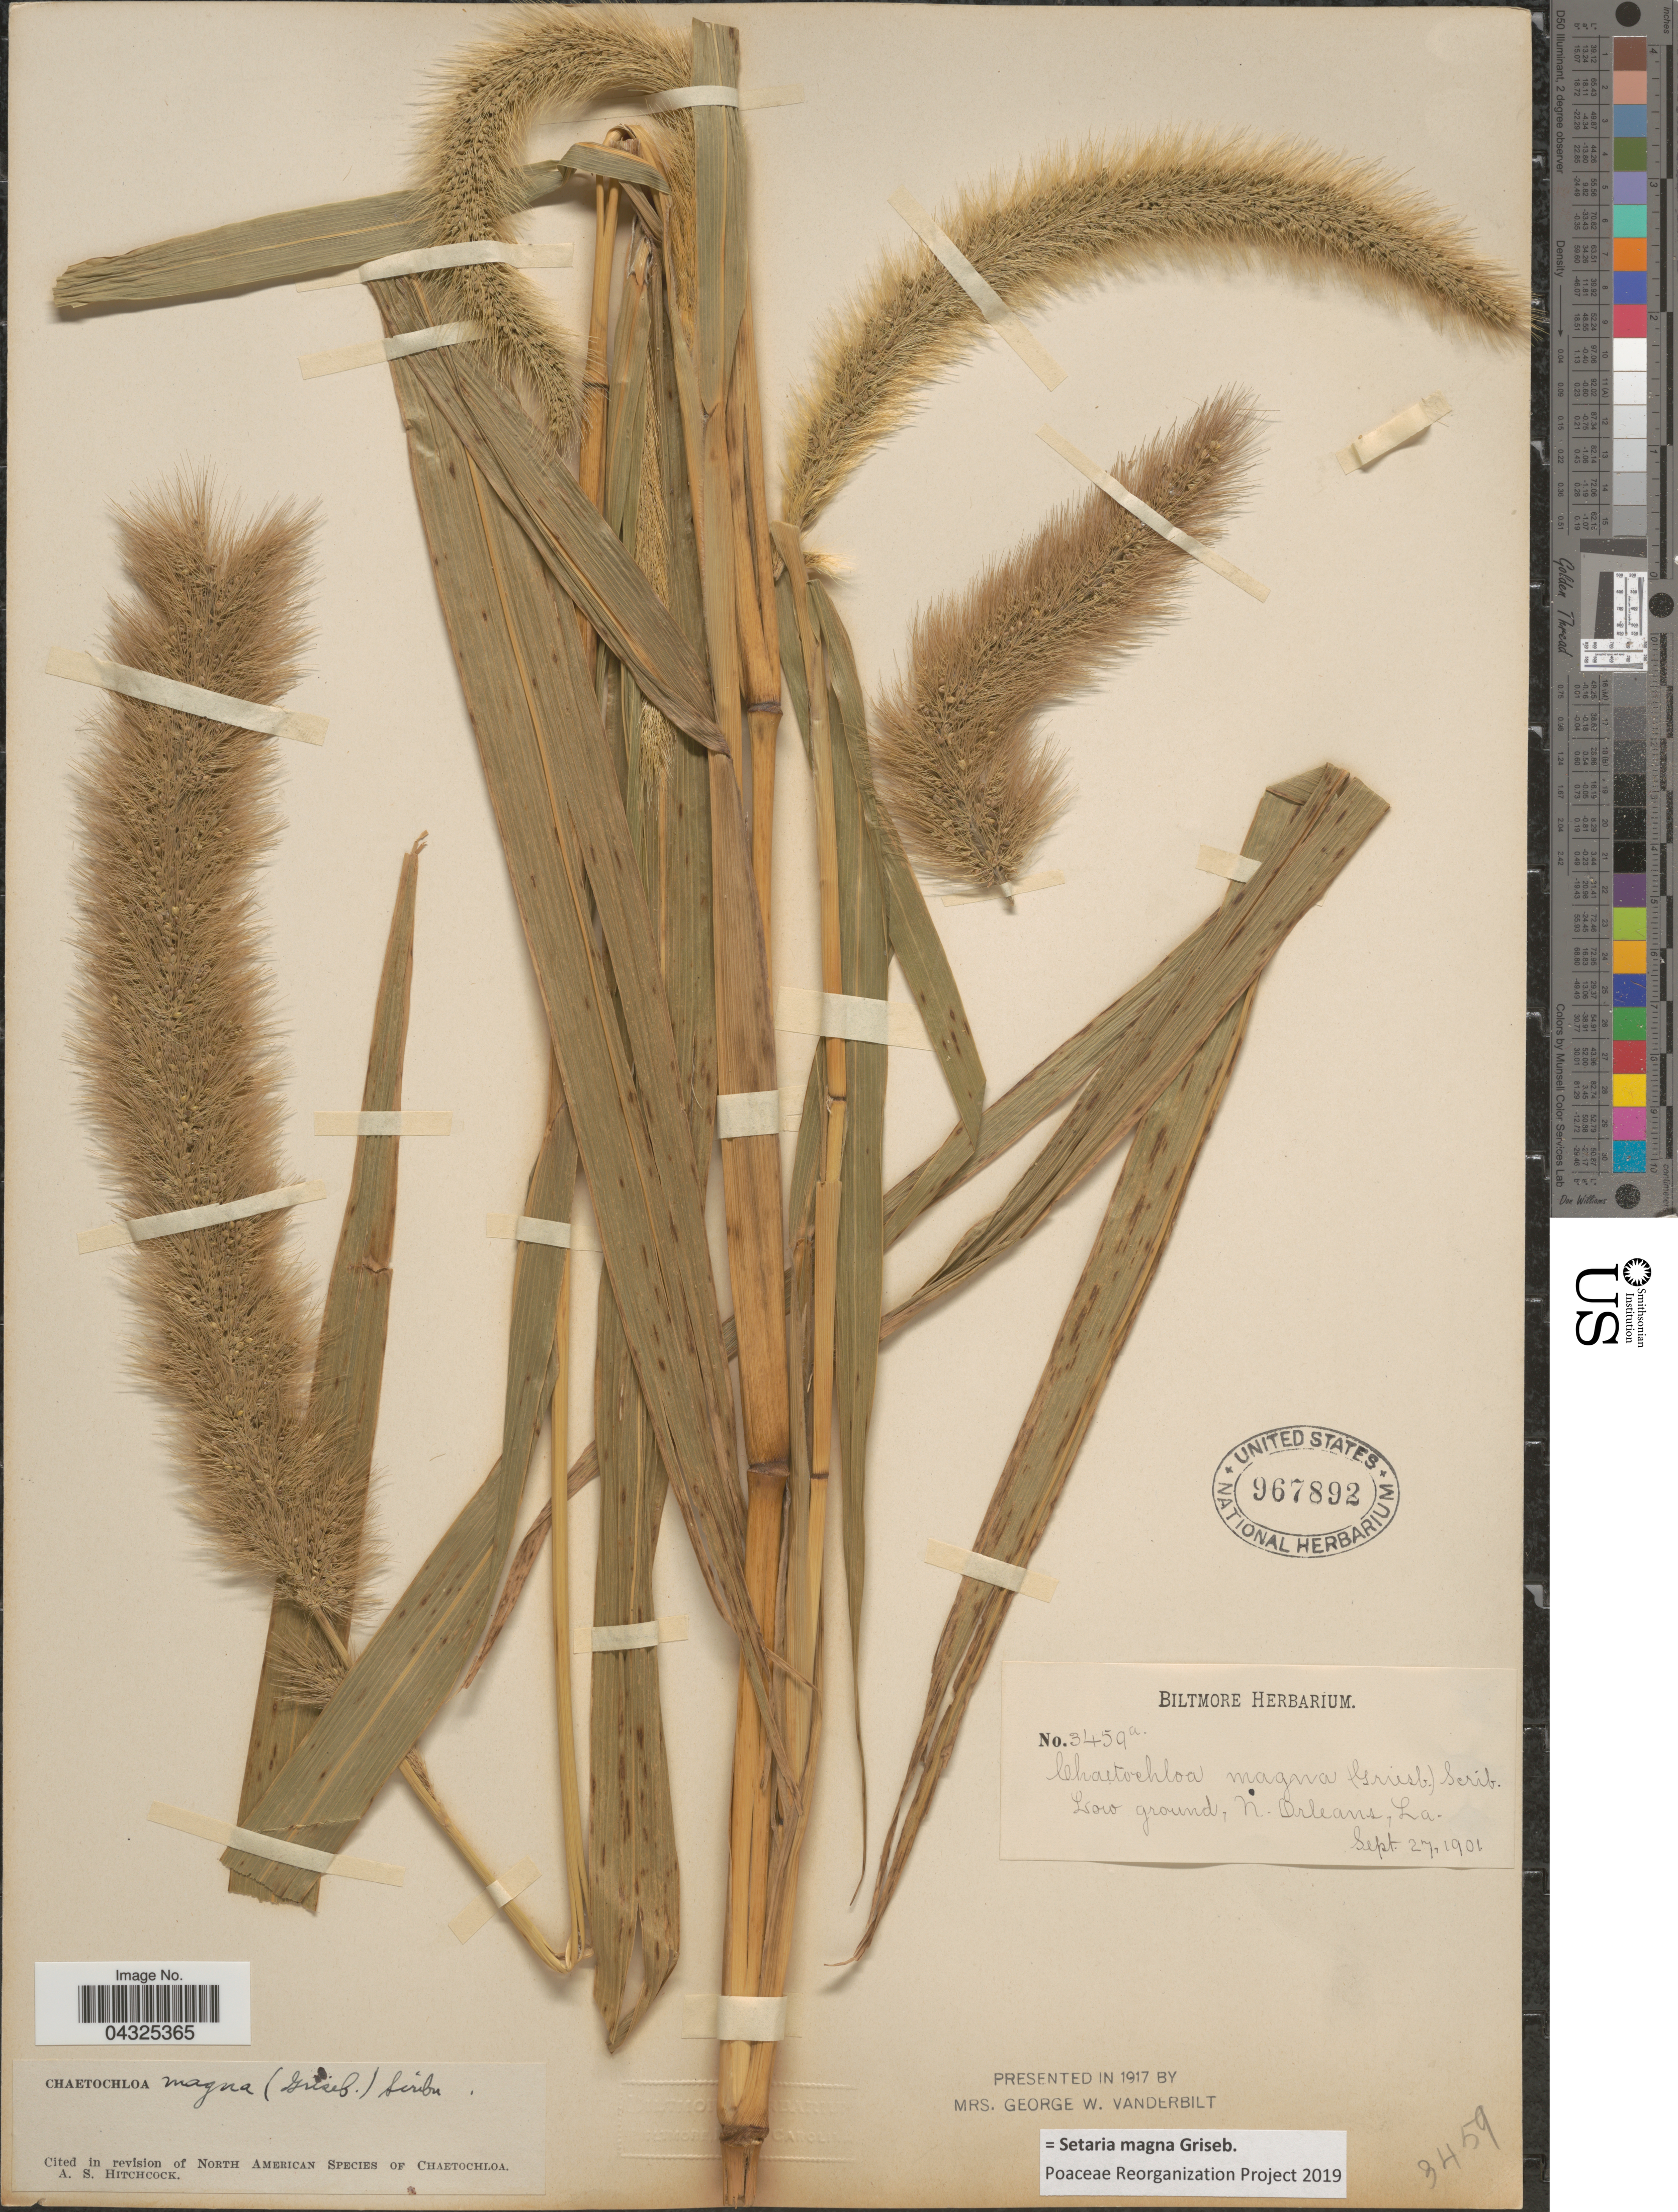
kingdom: Plantae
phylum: Tracheophyta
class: Liliopsida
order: Poales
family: Poaceae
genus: Setaria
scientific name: Setaria magna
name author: Griseb.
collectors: ex herb. Biltmore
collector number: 3459a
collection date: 1901-09-27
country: United States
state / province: Louisiana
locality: N. Orleans.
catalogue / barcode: US 967892